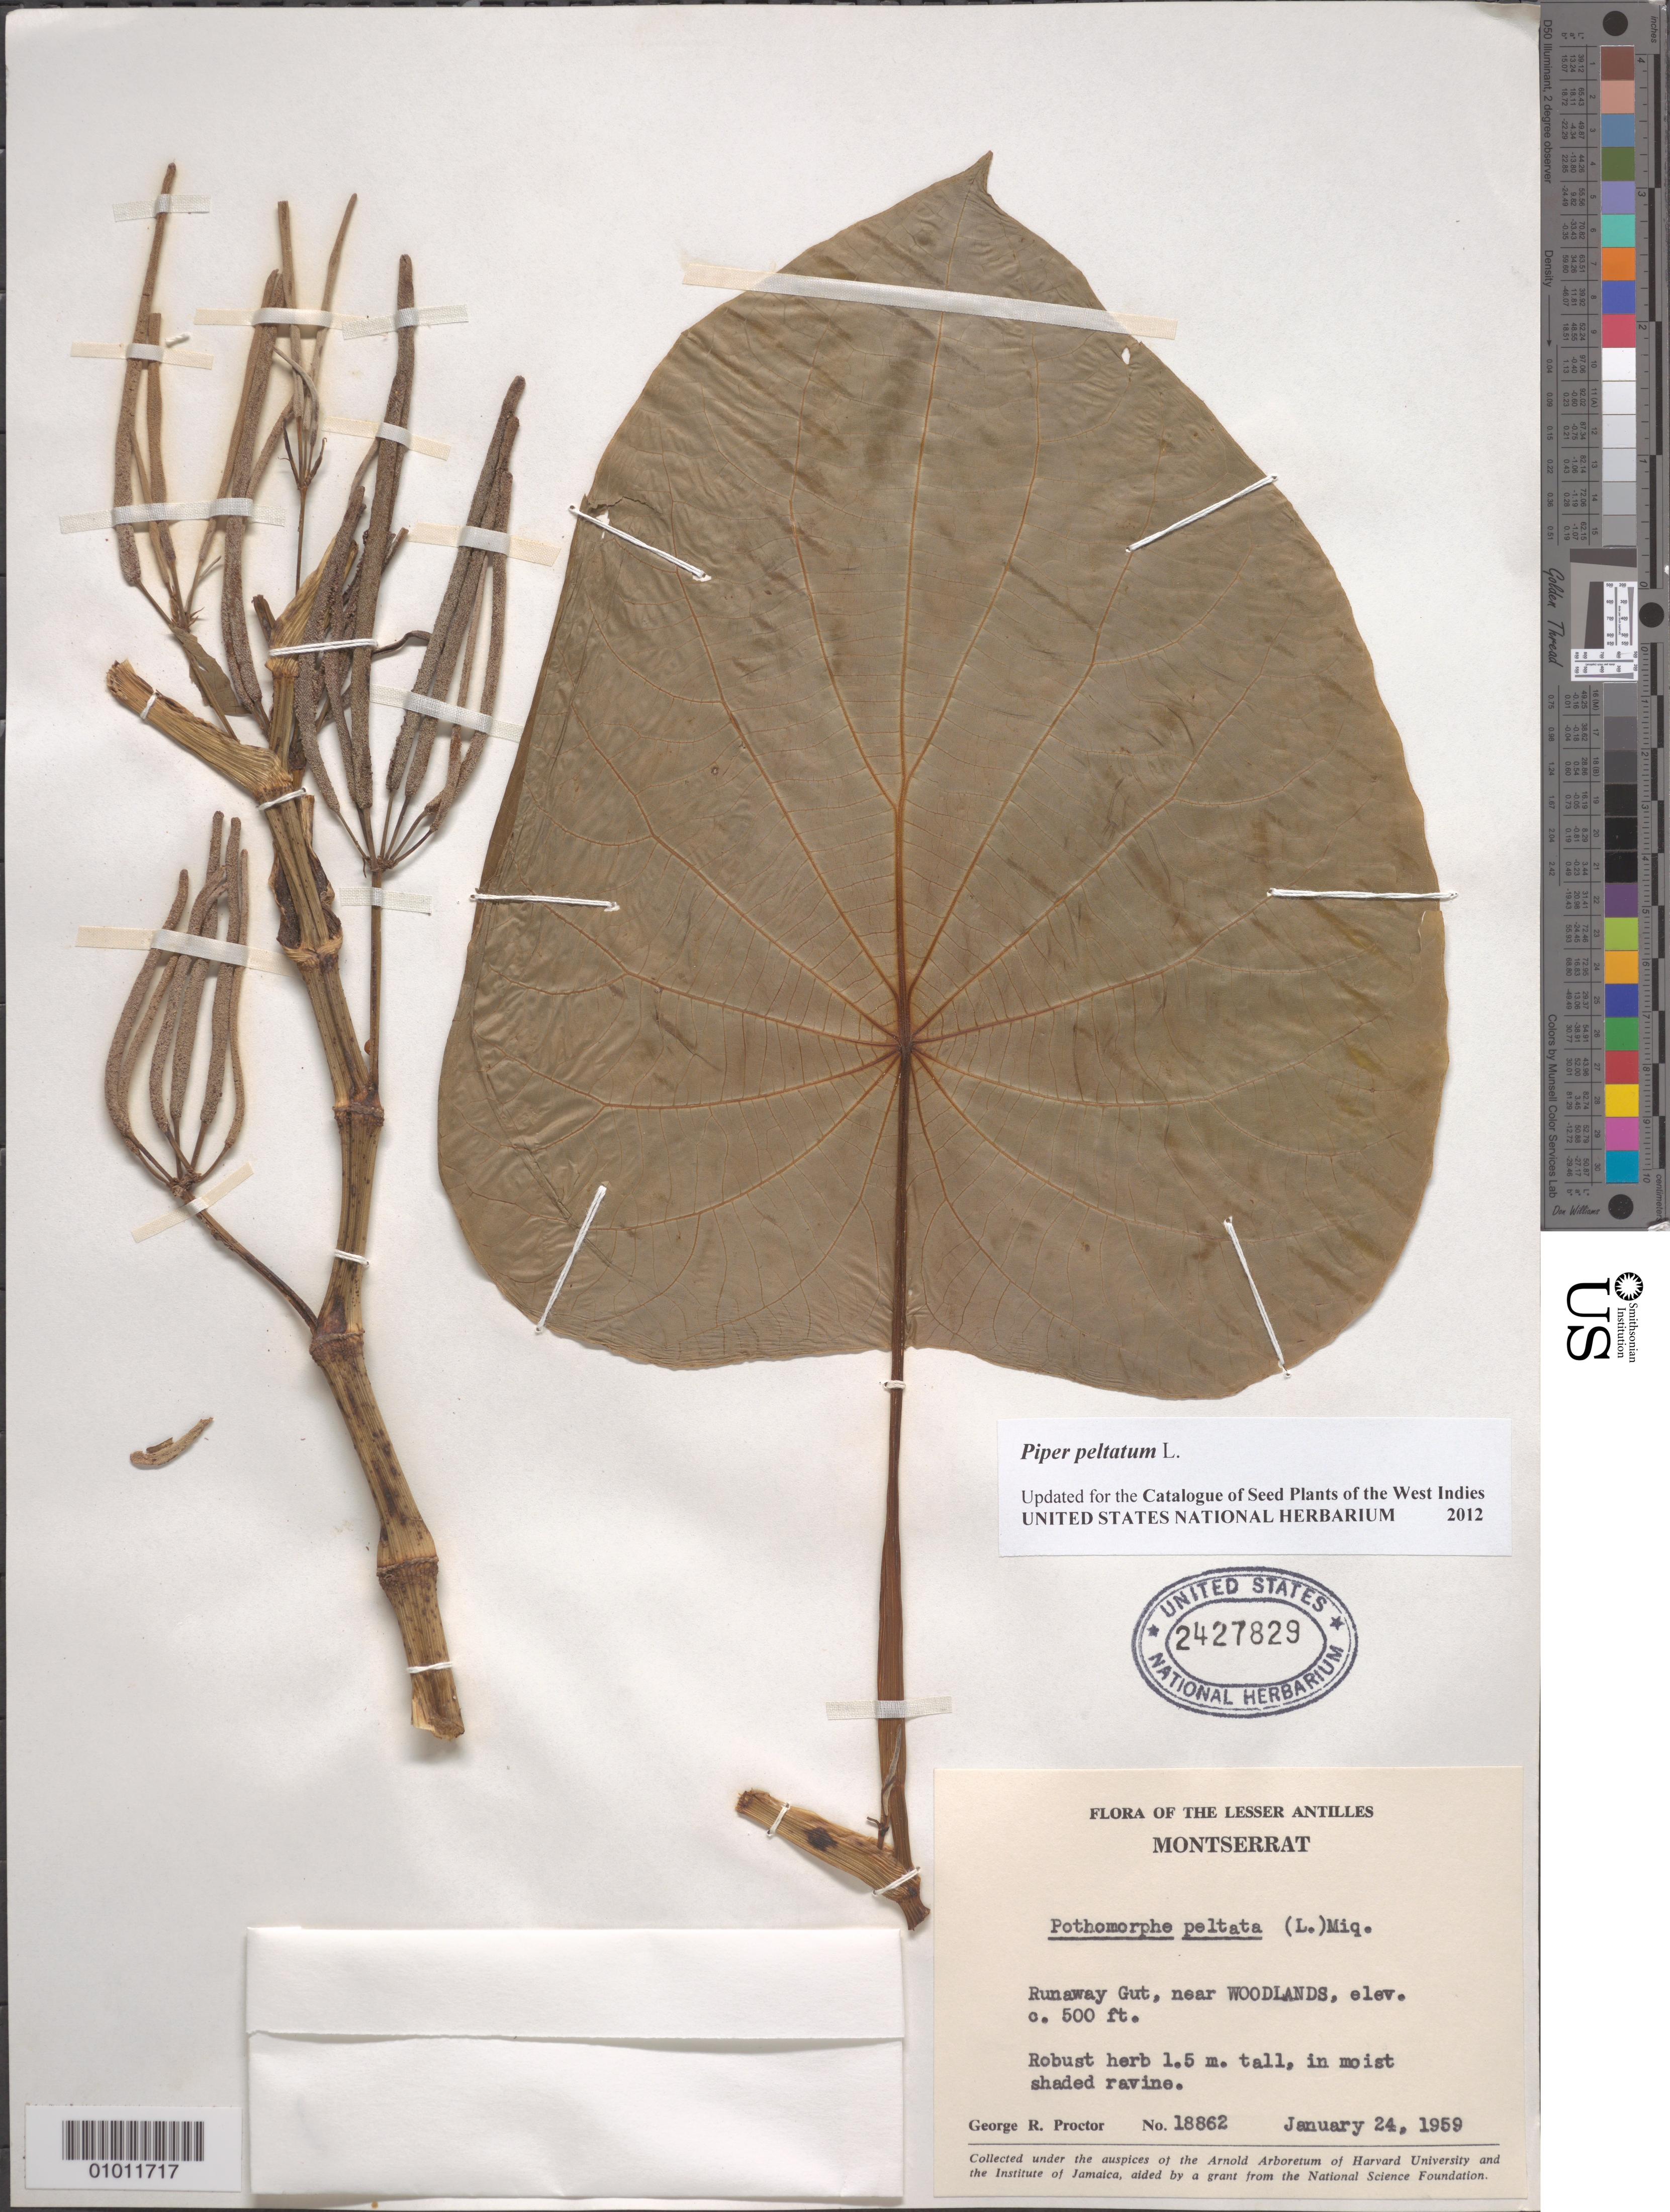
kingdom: Plantae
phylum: Tracheophyta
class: Magnoliopsida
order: Piperales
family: Piperaceae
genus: Piper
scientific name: Piper peltatum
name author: L.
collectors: G. R. Proctor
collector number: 18862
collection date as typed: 24 Jan 1959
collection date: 1959-01-24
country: Montserrat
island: Montserrat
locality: Runaway Gut, near woodlands, moist shaded ravine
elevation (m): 152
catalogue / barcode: US 2427829